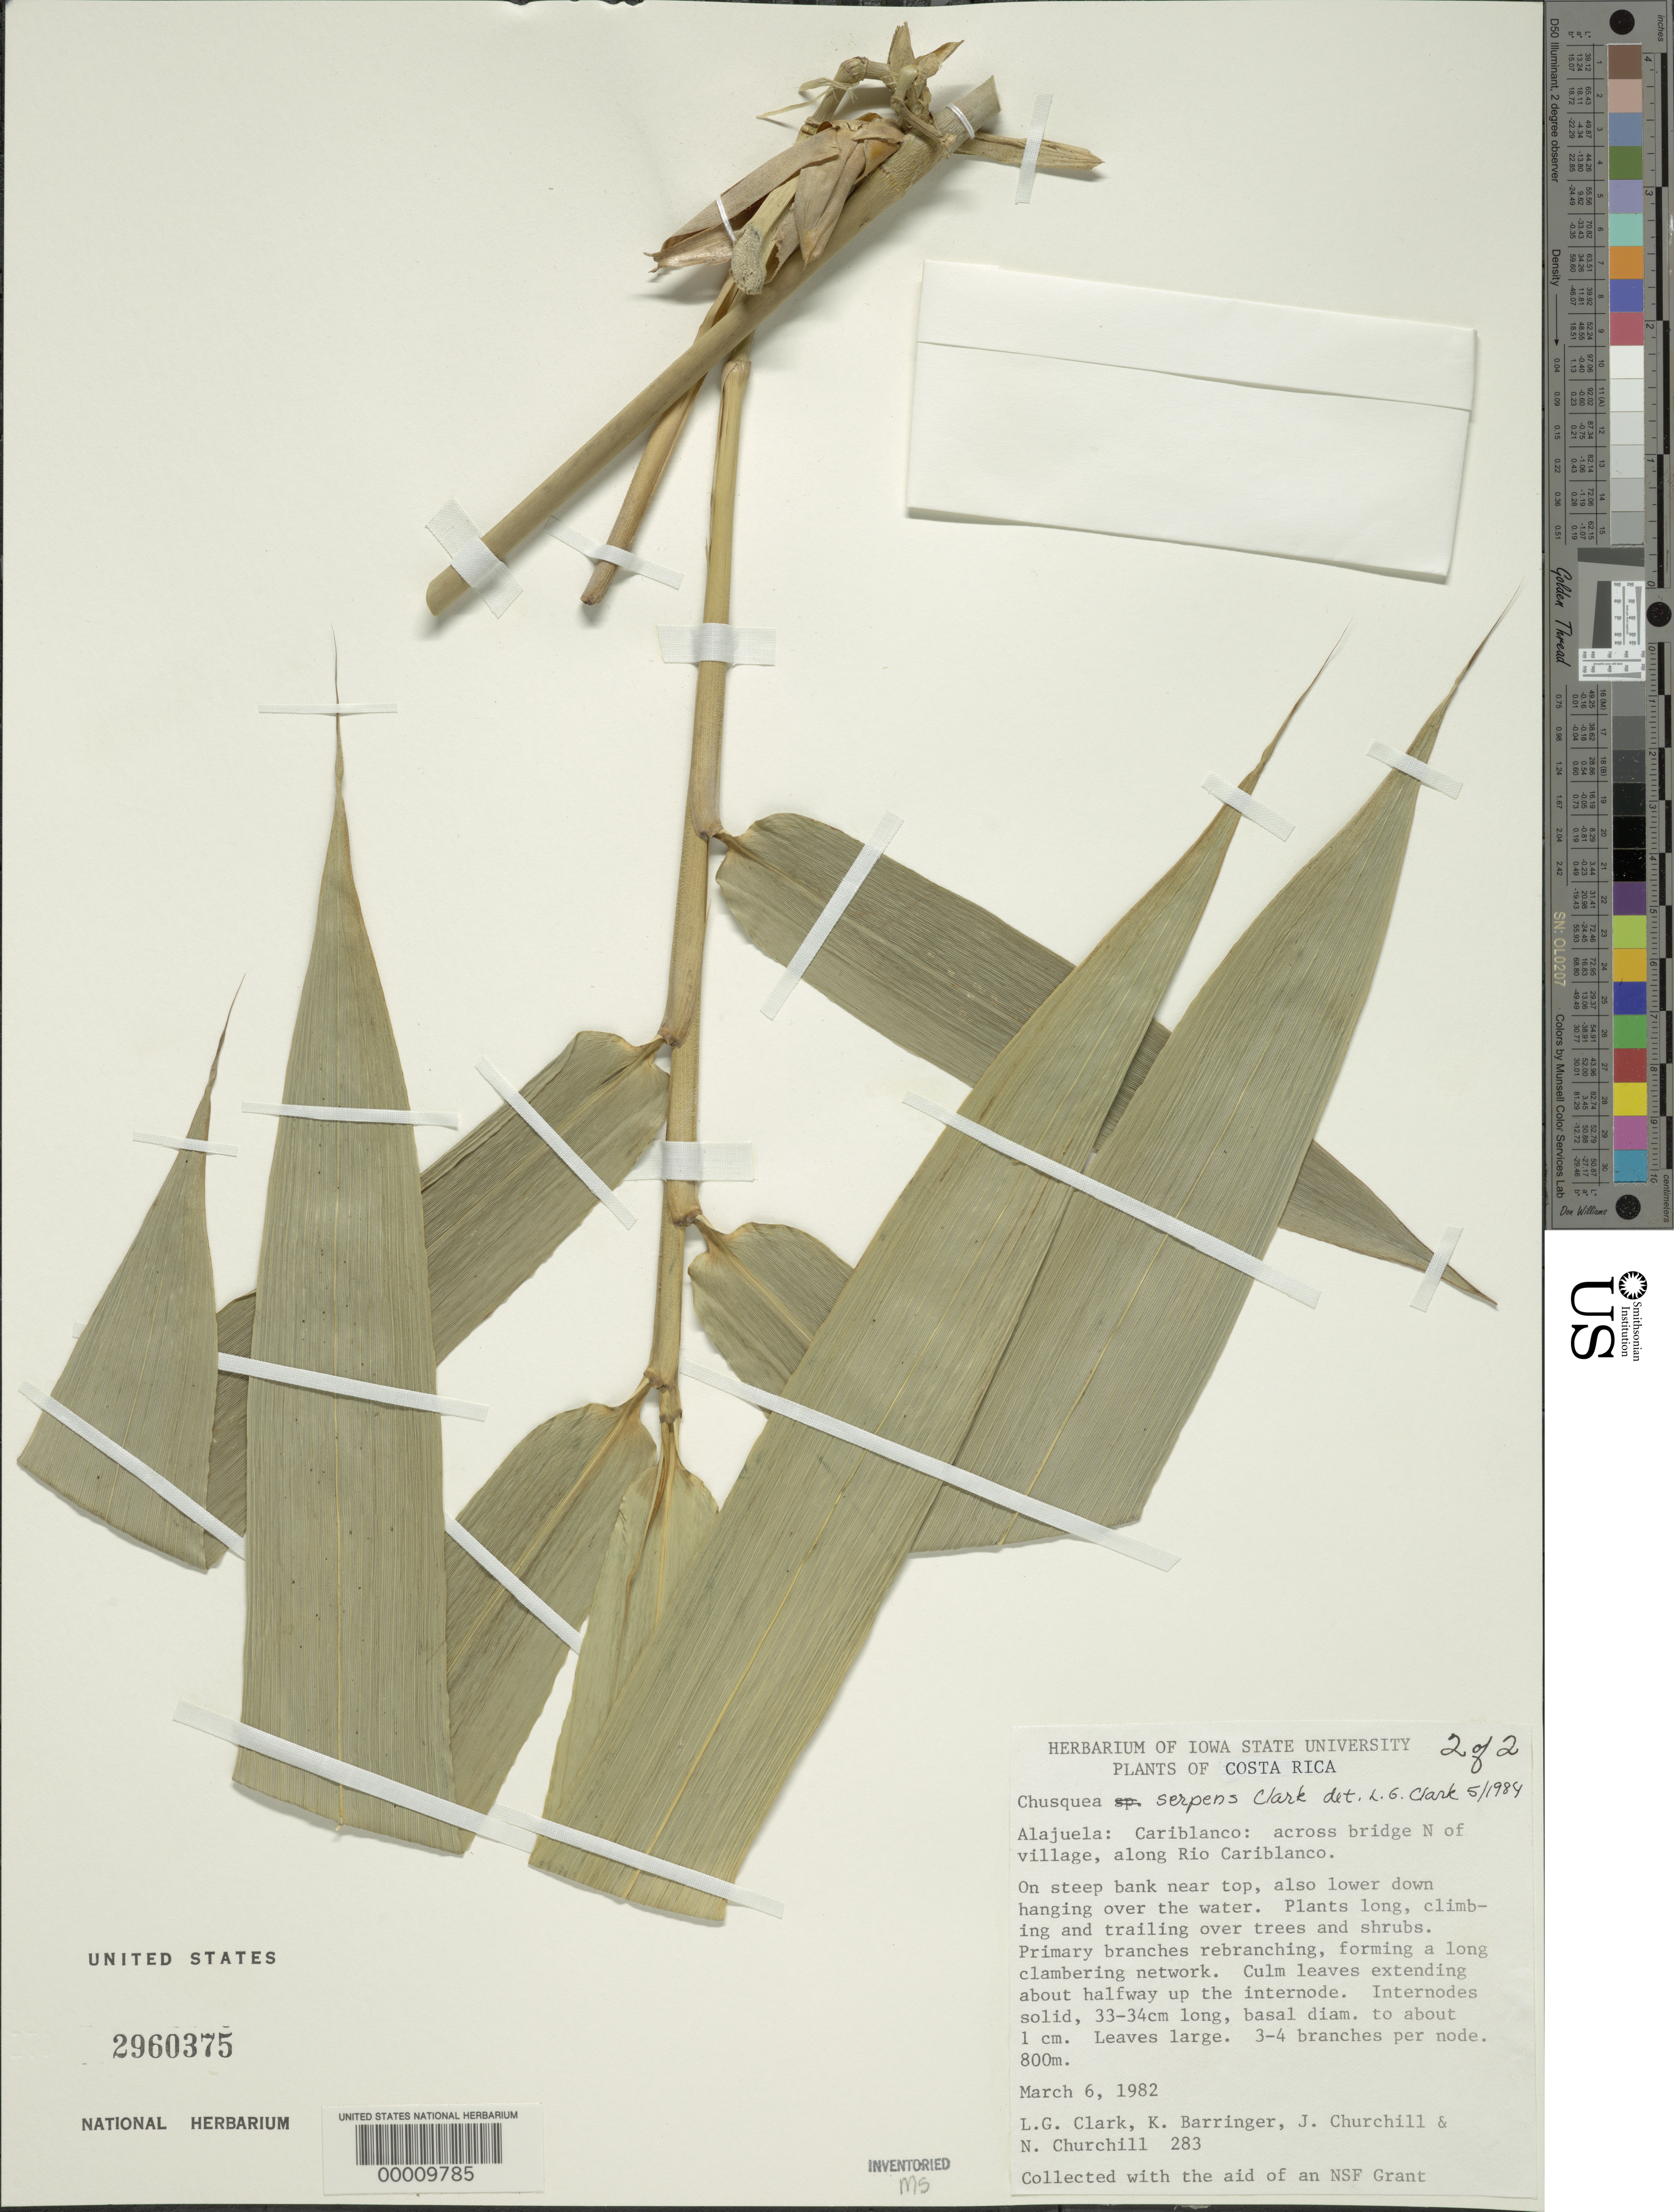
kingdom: Plantae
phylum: Tracheophyta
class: Liliopsida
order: Poales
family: Poaceae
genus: Chusquea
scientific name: Chusquea serpens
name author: L.G. Clark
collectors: L. G. Clark, K. A. Barringer, J. Churchill & N. Churchill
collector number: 283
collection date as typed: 06 Mar 1982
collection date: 1982-03-06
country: Costa Rica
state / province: Alajuela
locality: Cariblanco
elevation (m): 800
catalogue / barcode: US 2960375